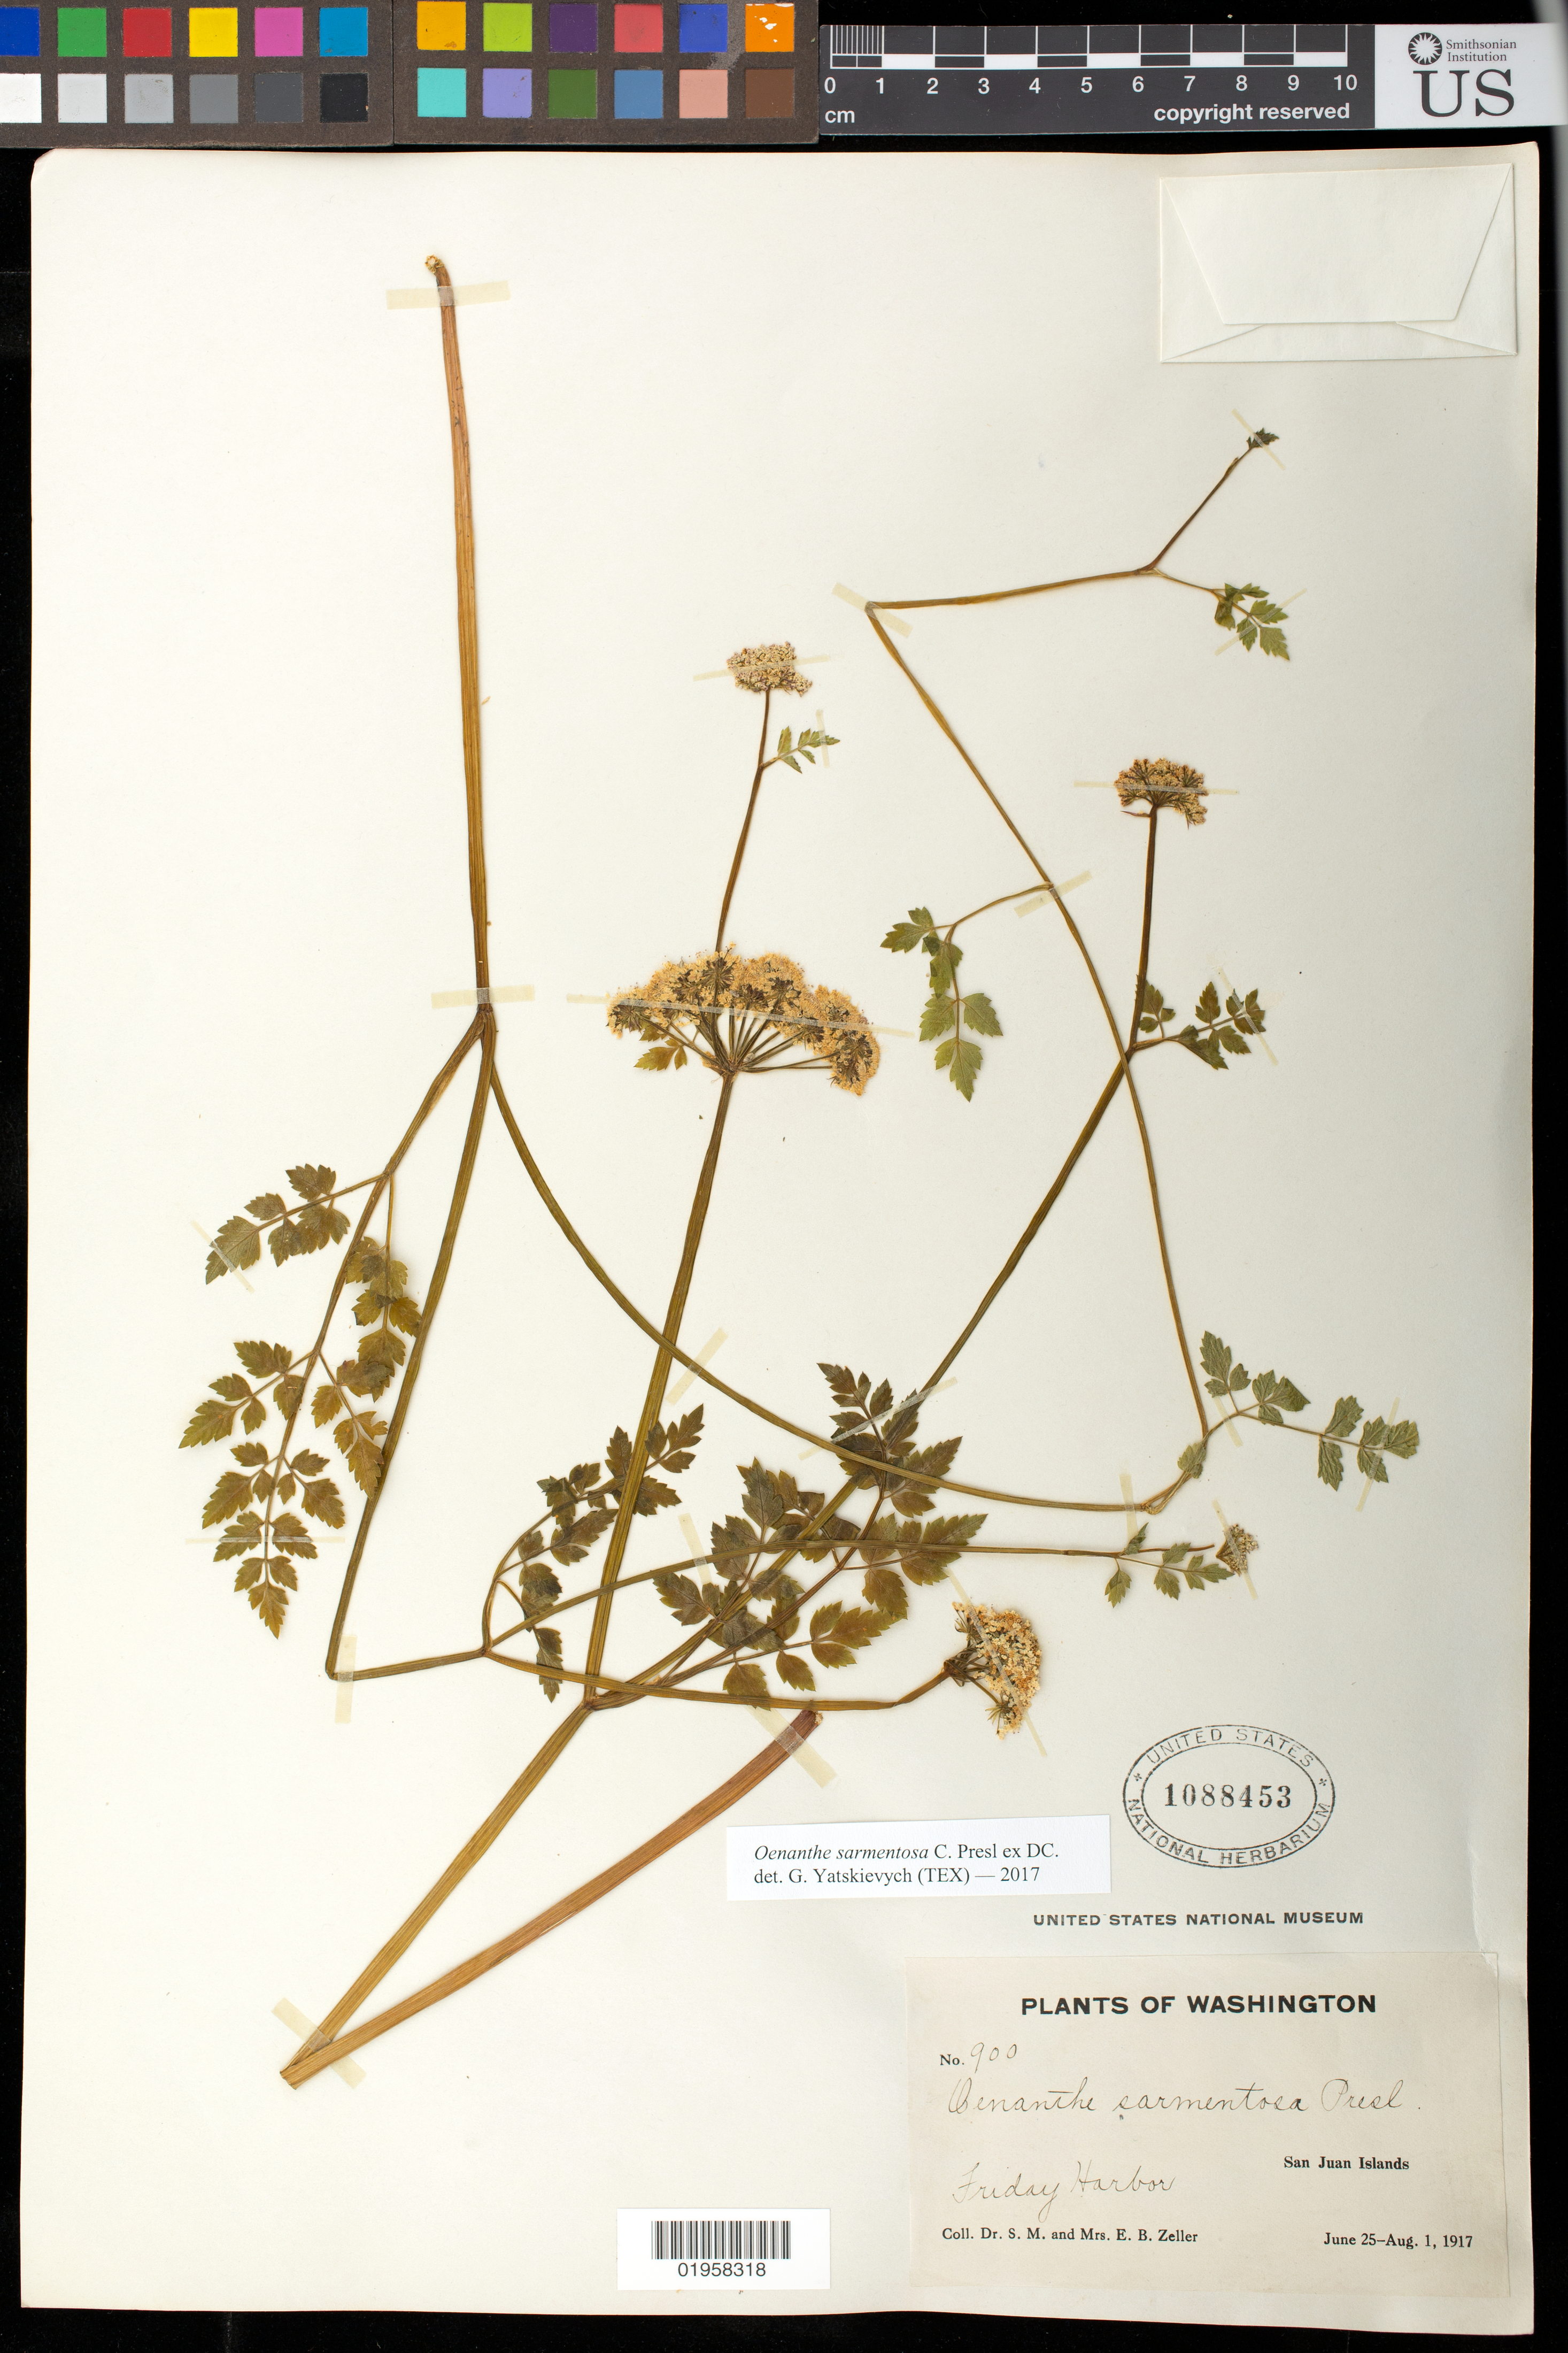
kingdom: Plantae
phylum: Tracheophyta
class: Magnoliopsida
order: Apiales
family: Apiaceae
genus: Oenanthe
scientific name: Oenanthe sarmentosa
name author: C. Presl ex DC.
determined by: Yatskievych, G. A.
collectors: S. Zeller & E. Zeller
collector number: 900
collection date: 1917-06-25/1917-08-01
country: United States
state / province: Washington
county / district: San Juan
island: San Juan I.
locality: Friday Harbor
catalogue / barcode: US 1088453